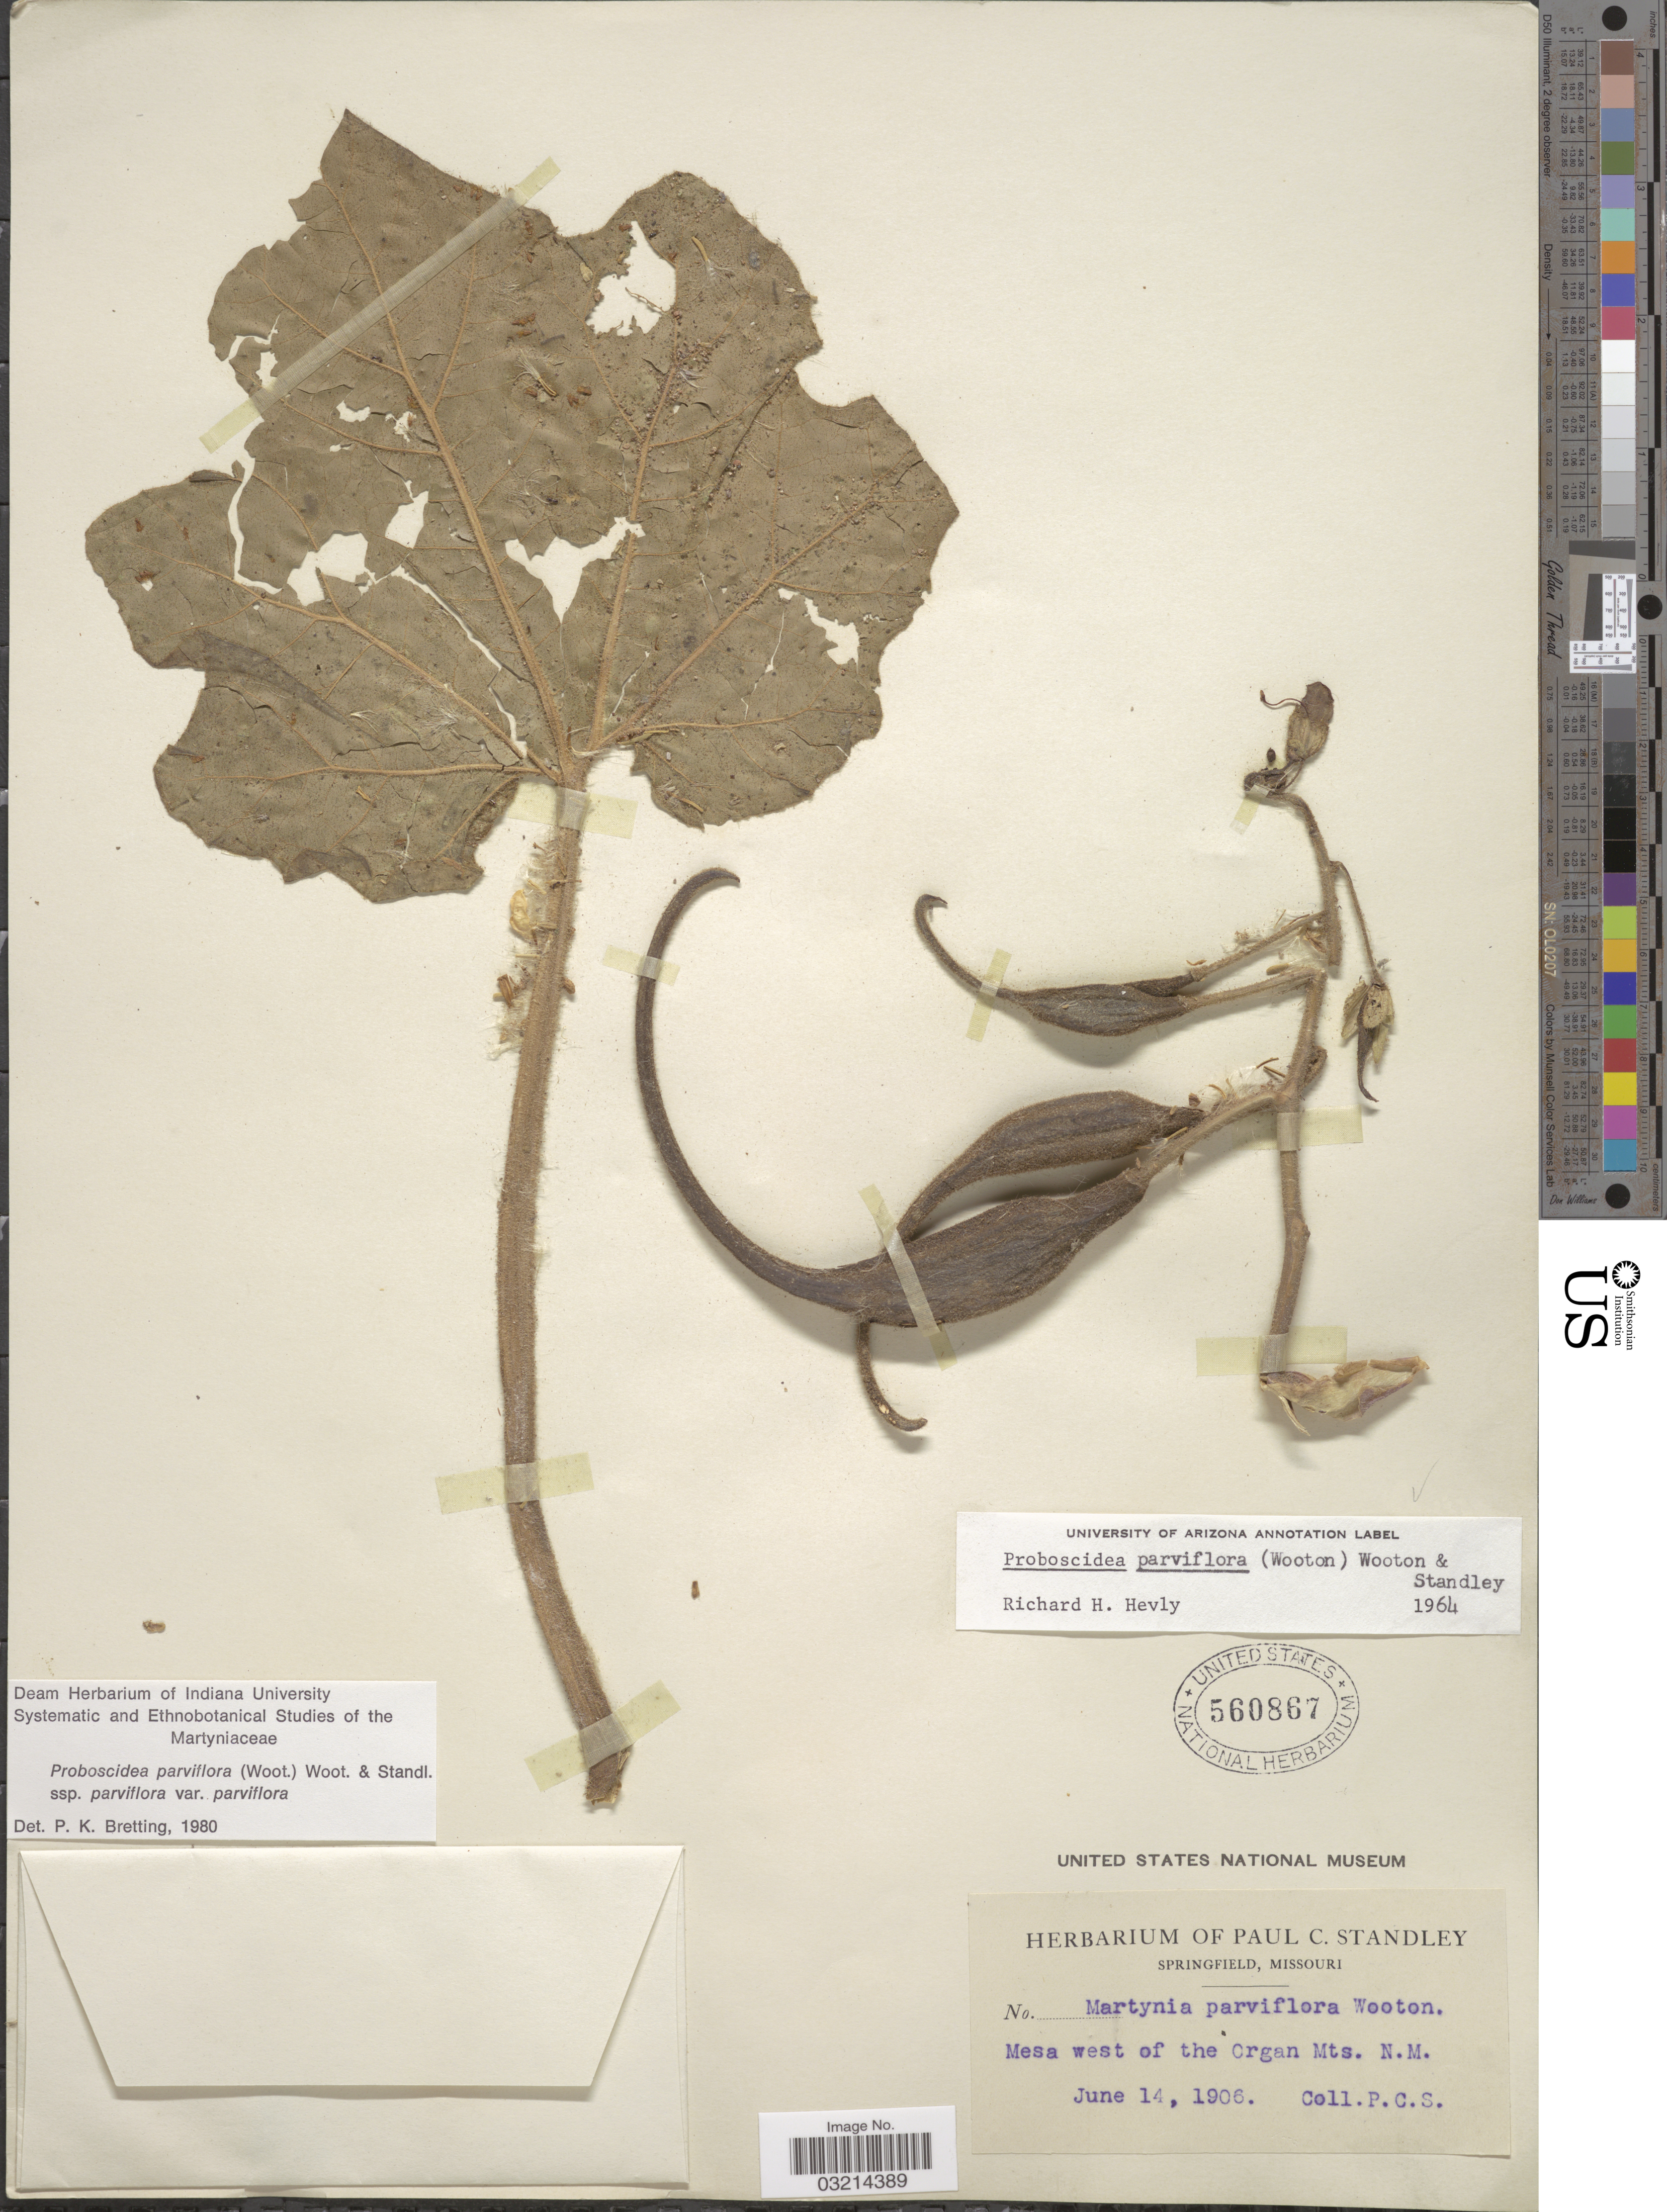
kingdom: Plantae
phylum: Tracheophyta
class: Magnoliopsida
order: Lamiales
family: Martyniaceae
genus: Proboscidea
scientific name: Proboscidea parviflora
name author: (Wooton) Wooton & Standl.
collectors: P. C. Standley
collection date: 1906-06-14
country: United States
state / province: New Mexico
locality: Mesa west of the Organ Mts.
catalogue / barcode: US 560867